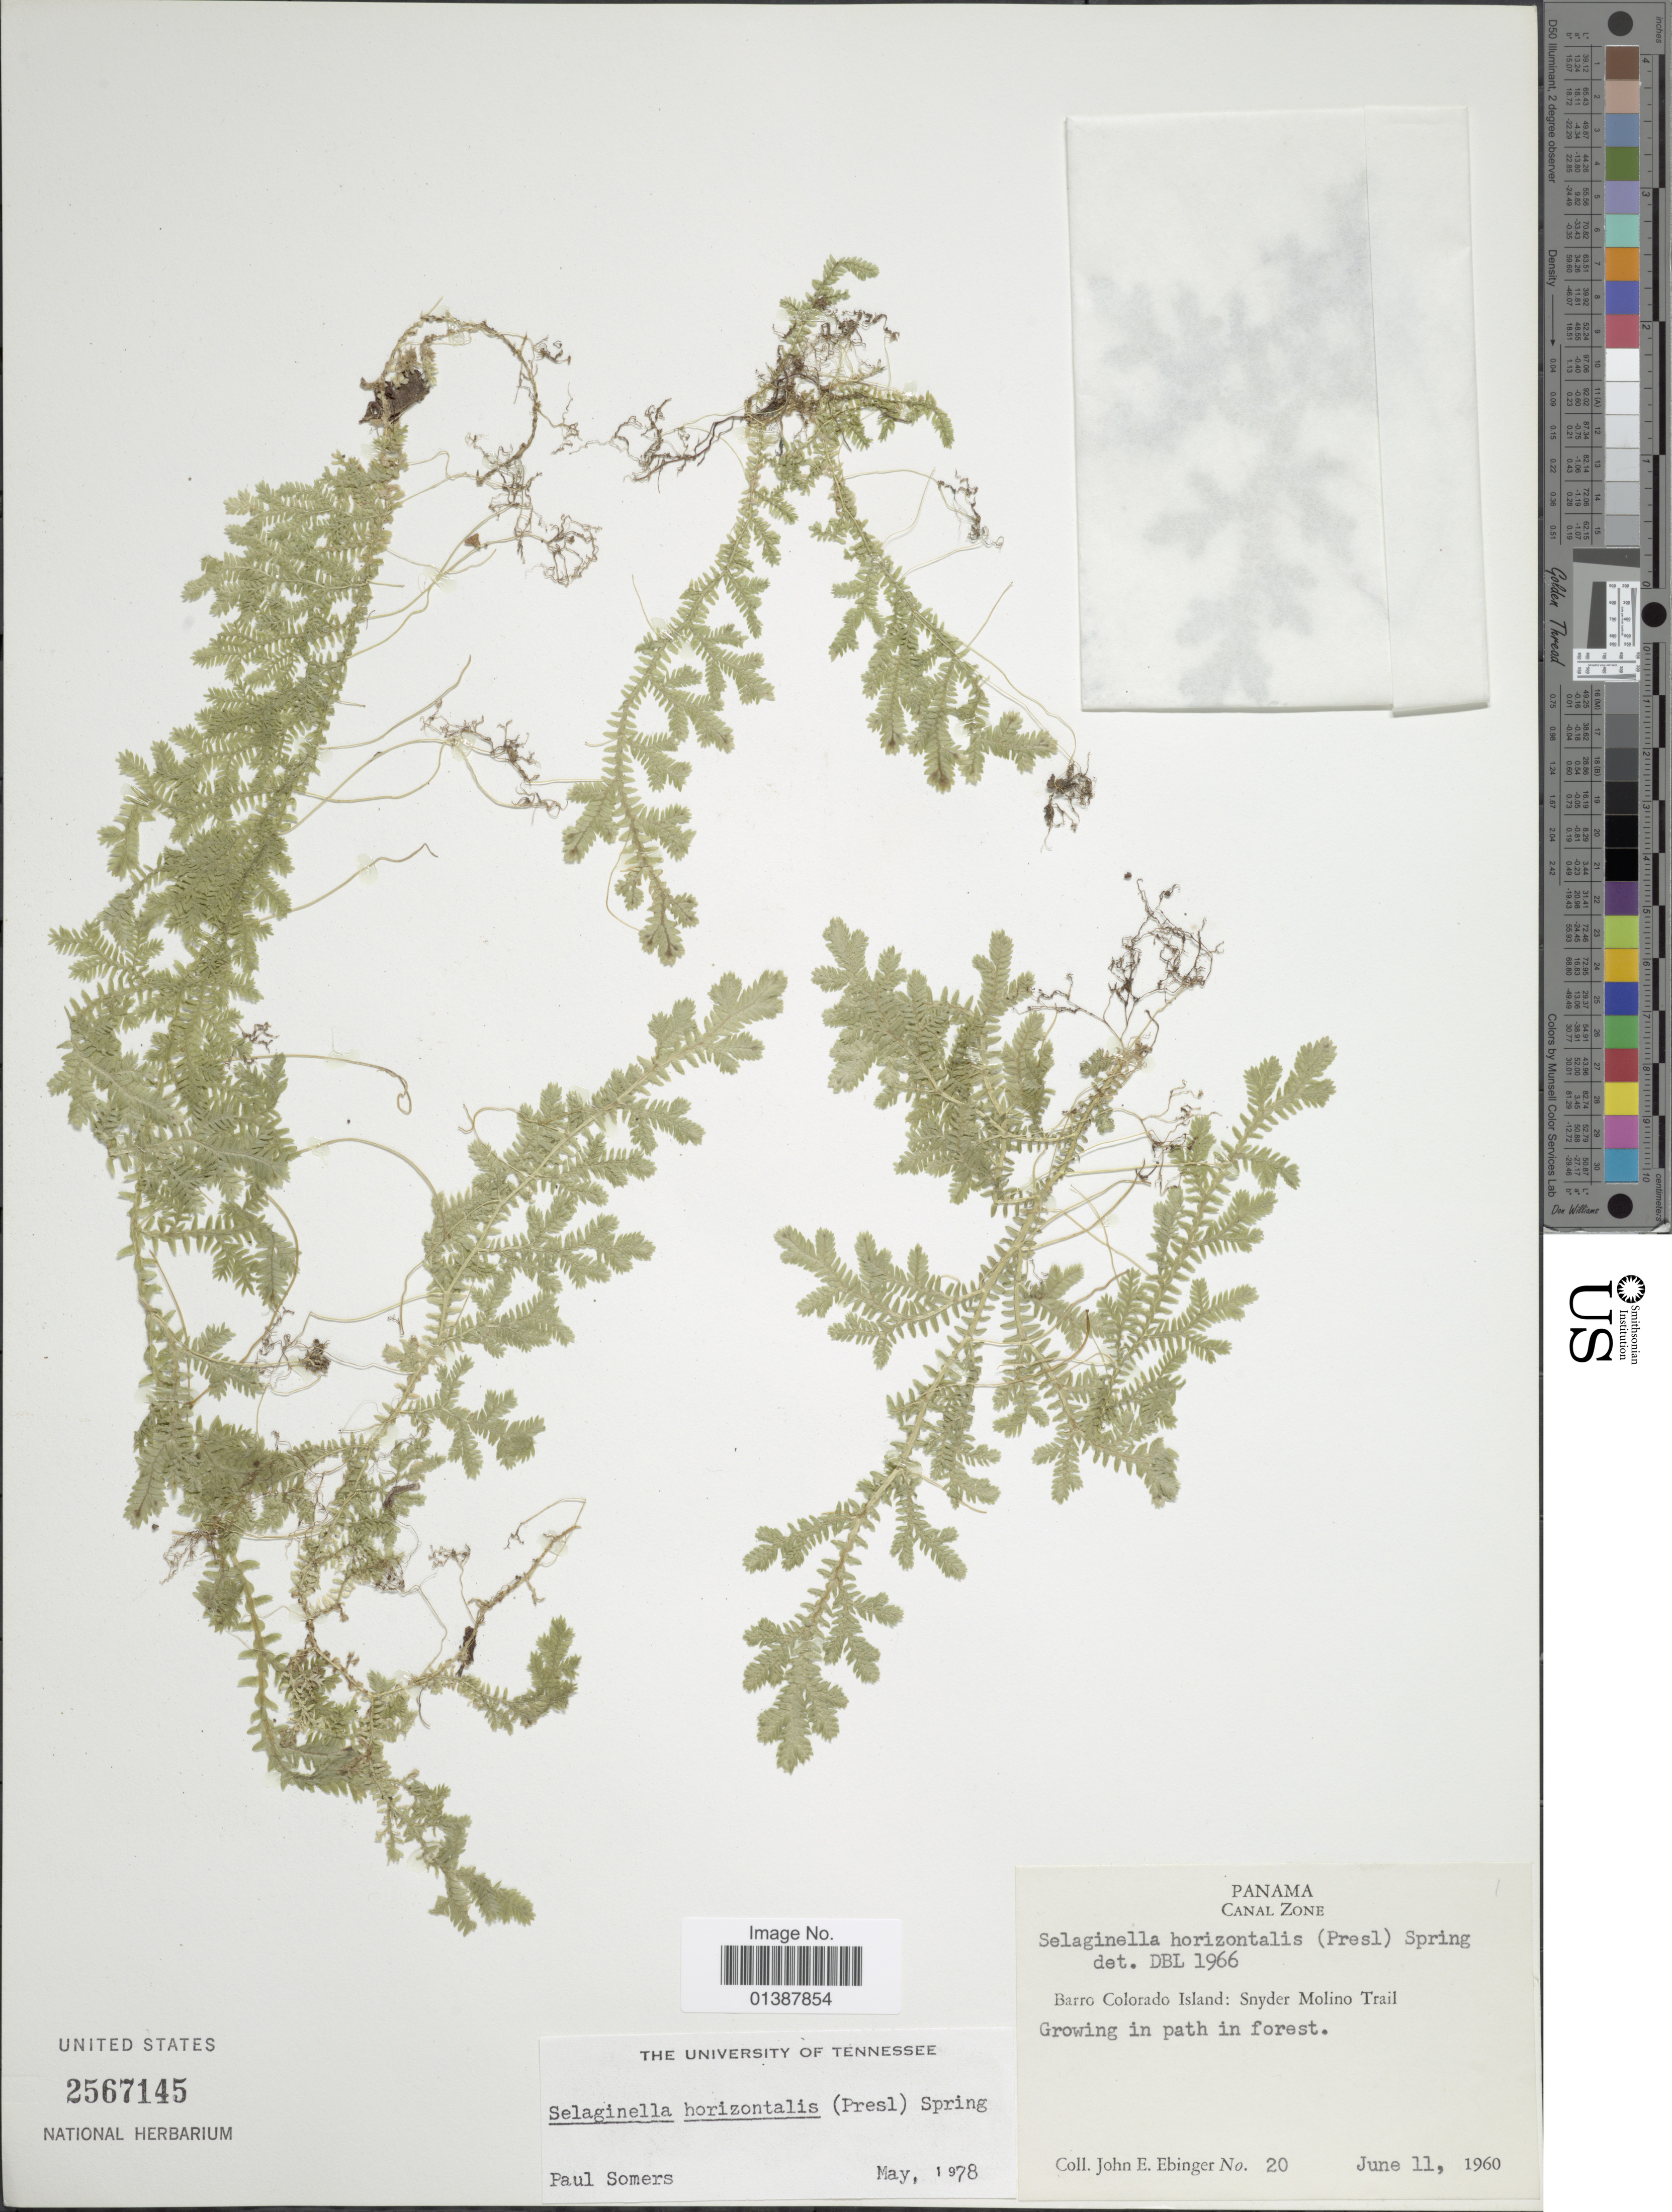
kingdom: Plantae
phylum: Tracheophyta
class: Lycopodiopsida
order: Selaginellales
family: Selaginellaceae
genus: Selaginella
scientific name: Selaginella horizontalis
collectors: J. Ebinger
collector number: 20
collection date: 1960-06-11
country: Panama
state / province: Panamá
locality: Barro Colrado Island: Snyder Molino Trail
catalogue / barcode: US 2567145